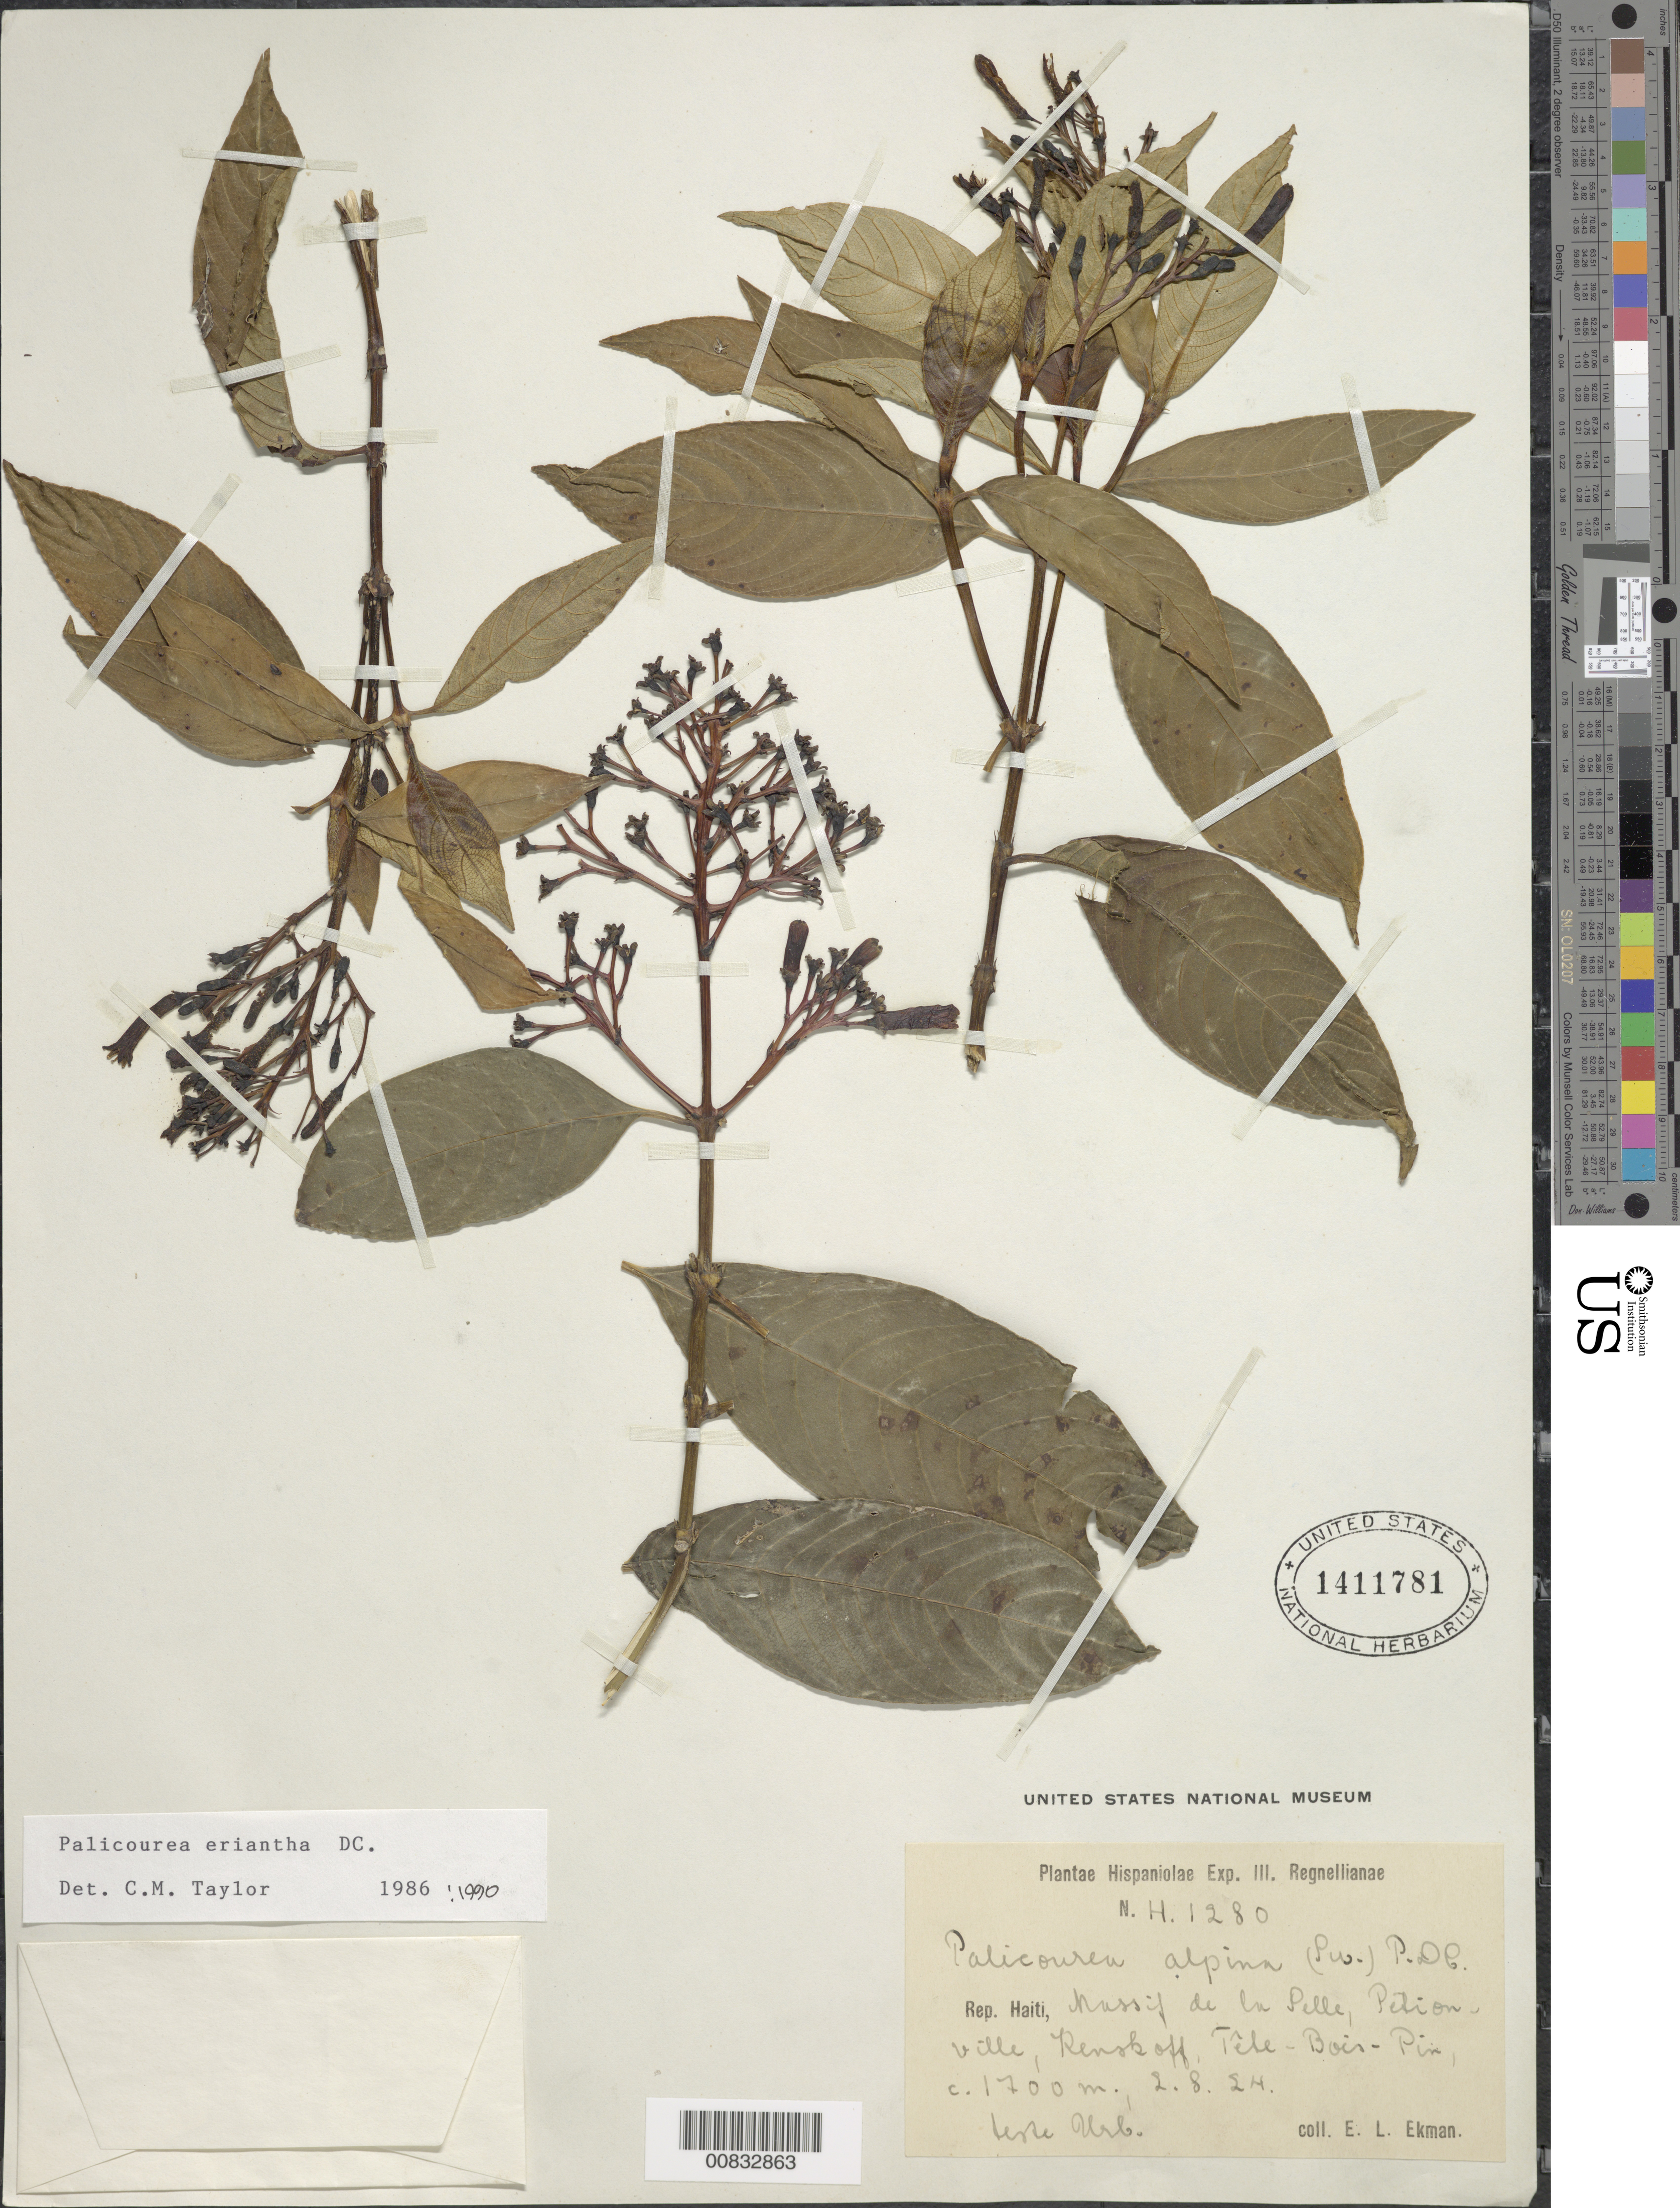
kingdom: Plantae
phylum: Tracheophyta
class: Magnoliopsida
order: Gentianales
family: Rubiaceae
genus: Palicourea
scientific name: Palicourea eriantha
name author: DC.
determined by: Taylor, Charlotte M.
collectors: E. L. Ekman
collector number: H 1280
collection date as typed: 02 Aug 1924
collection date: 1924-08-02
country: Haiti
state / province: Ouest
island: Hispaniola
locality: Massif de la Selle, Pétionville, Renskoff, Tête-Boir-Pin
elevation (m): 1700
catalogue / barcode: US 1411781